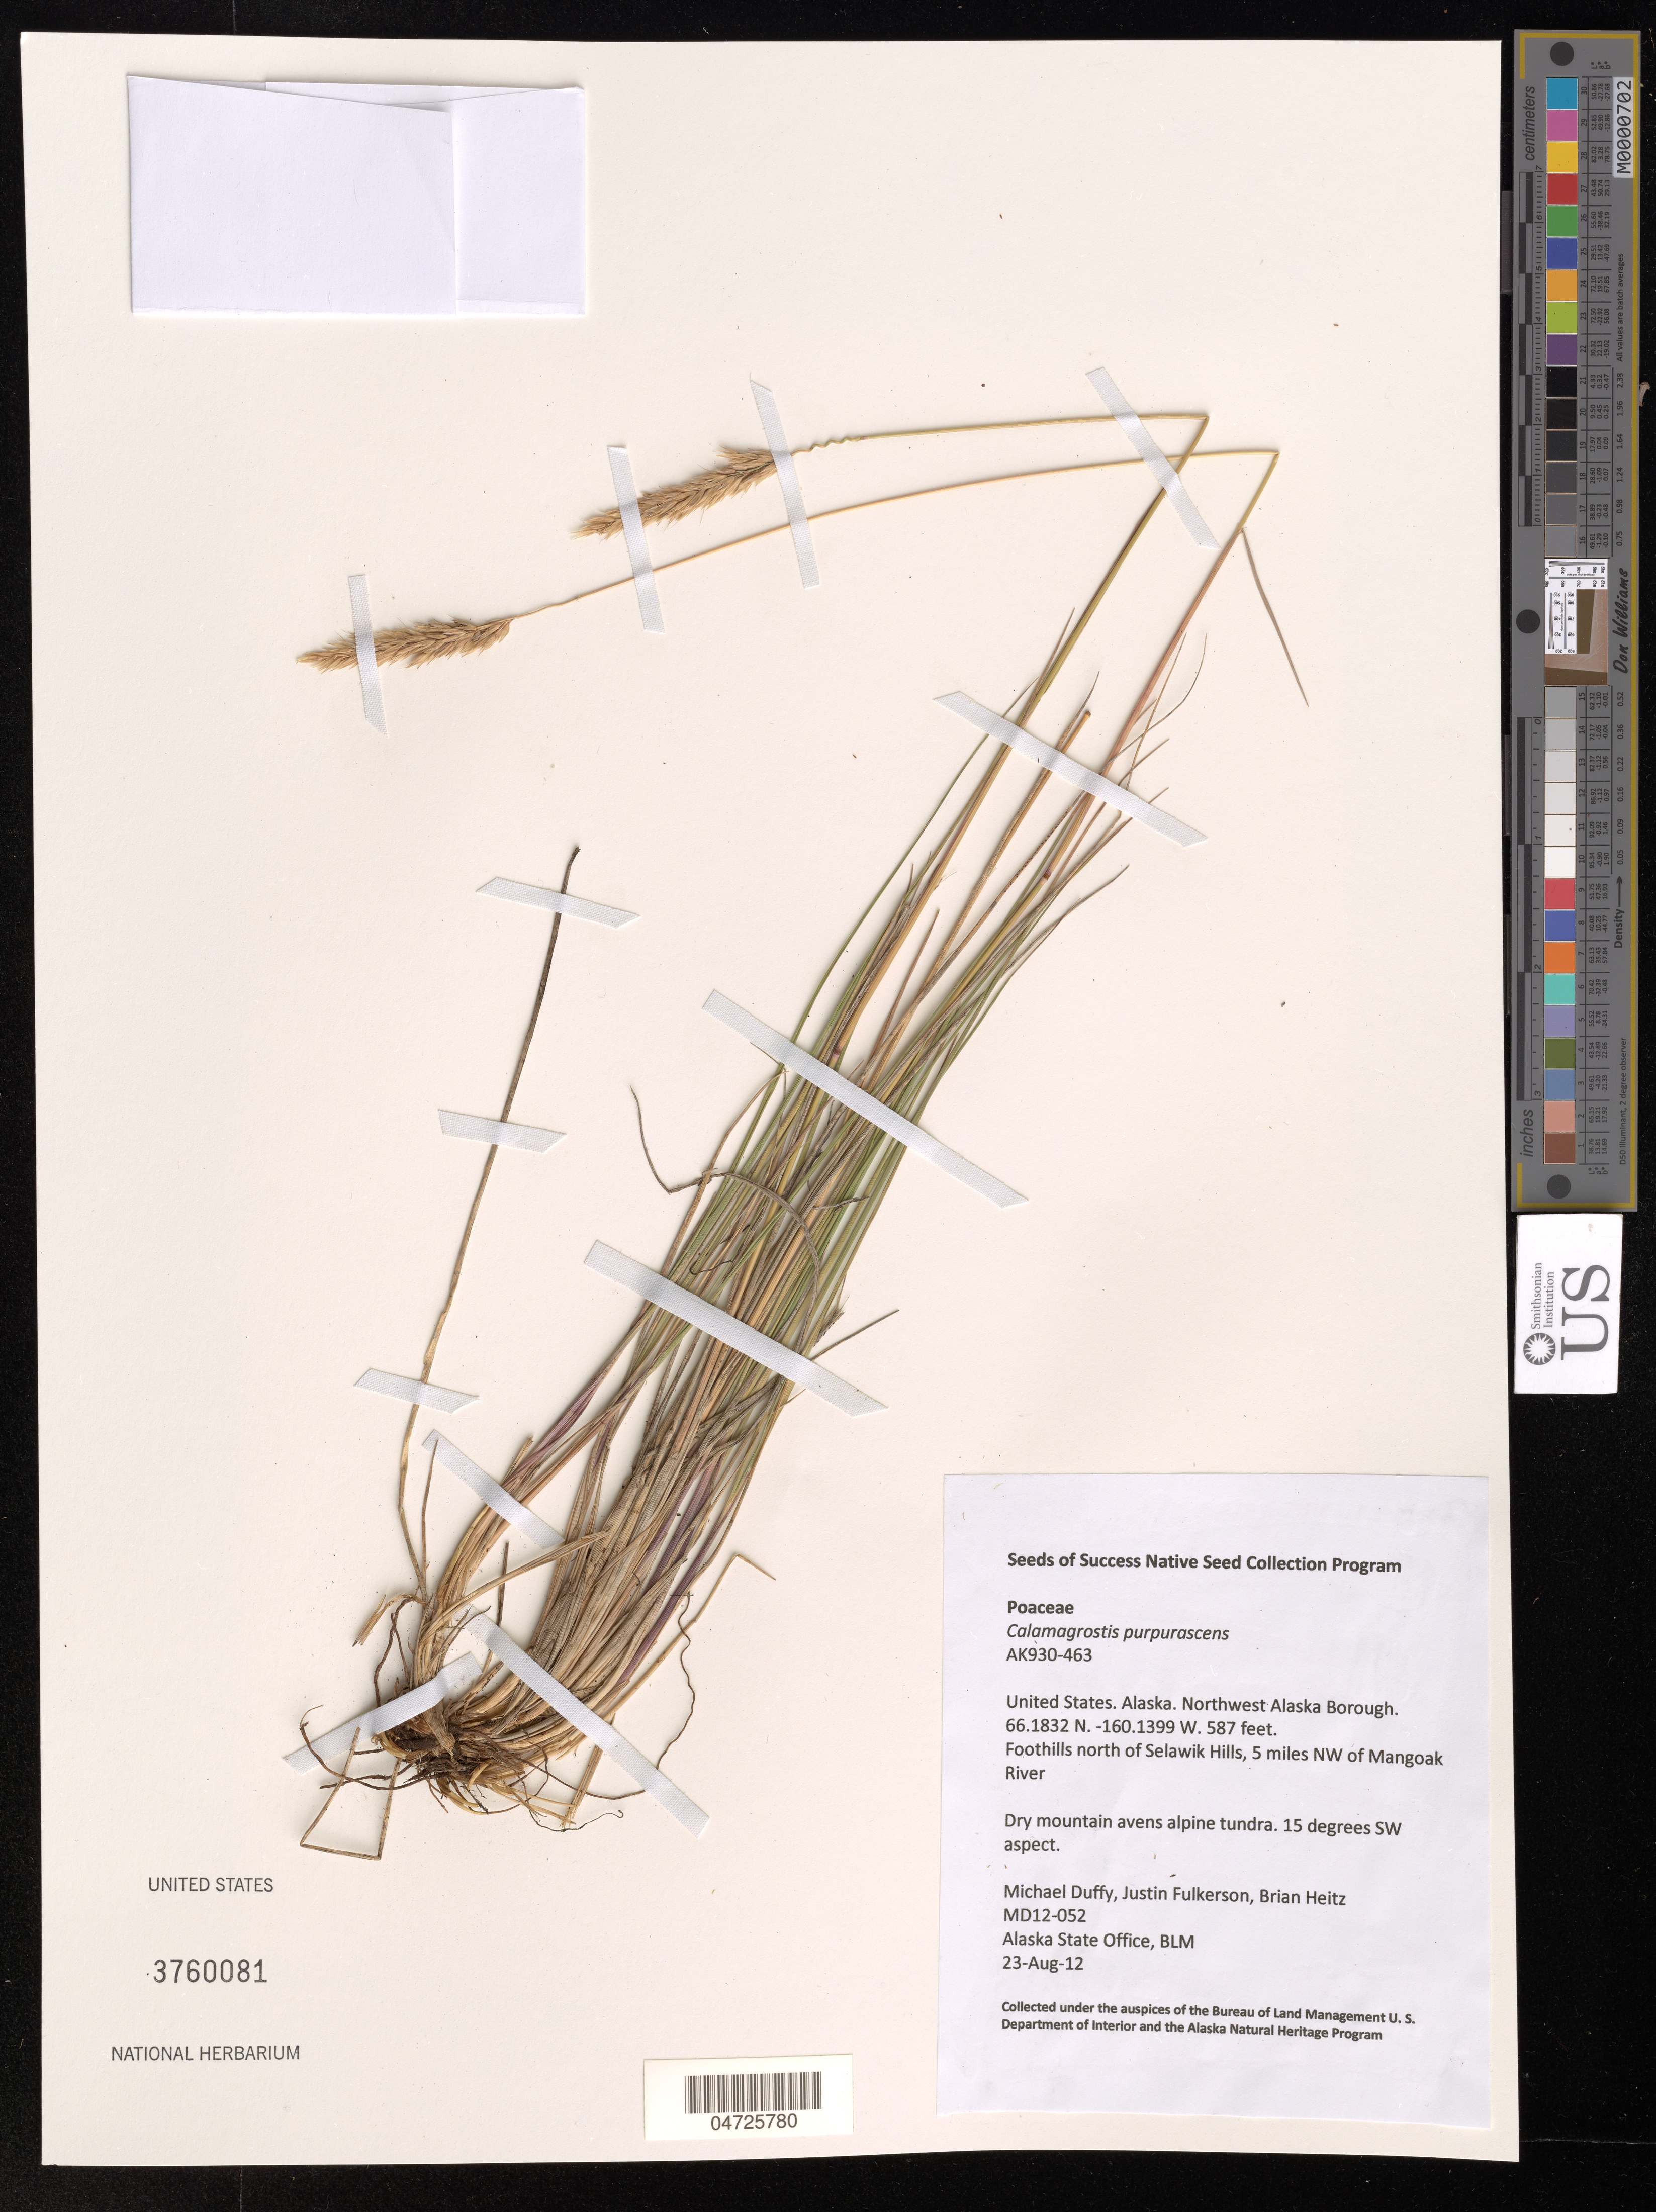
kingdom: Plantae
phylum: Tracheophyta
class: Liliopsida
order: Poales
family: Poaceae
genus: Calamagrostis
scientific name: Calamagrostis purpurascens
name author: R. Br.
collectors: M. Duffy, J. Fulkerson & B. Heitz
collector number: MD12-052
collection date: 2012-08-23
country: United States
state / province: Alaska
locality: Northwest Alaska Borough. Foothills north of Selawik Hills, 5 miles NW of Mangoak River.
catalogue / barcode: US 3760081